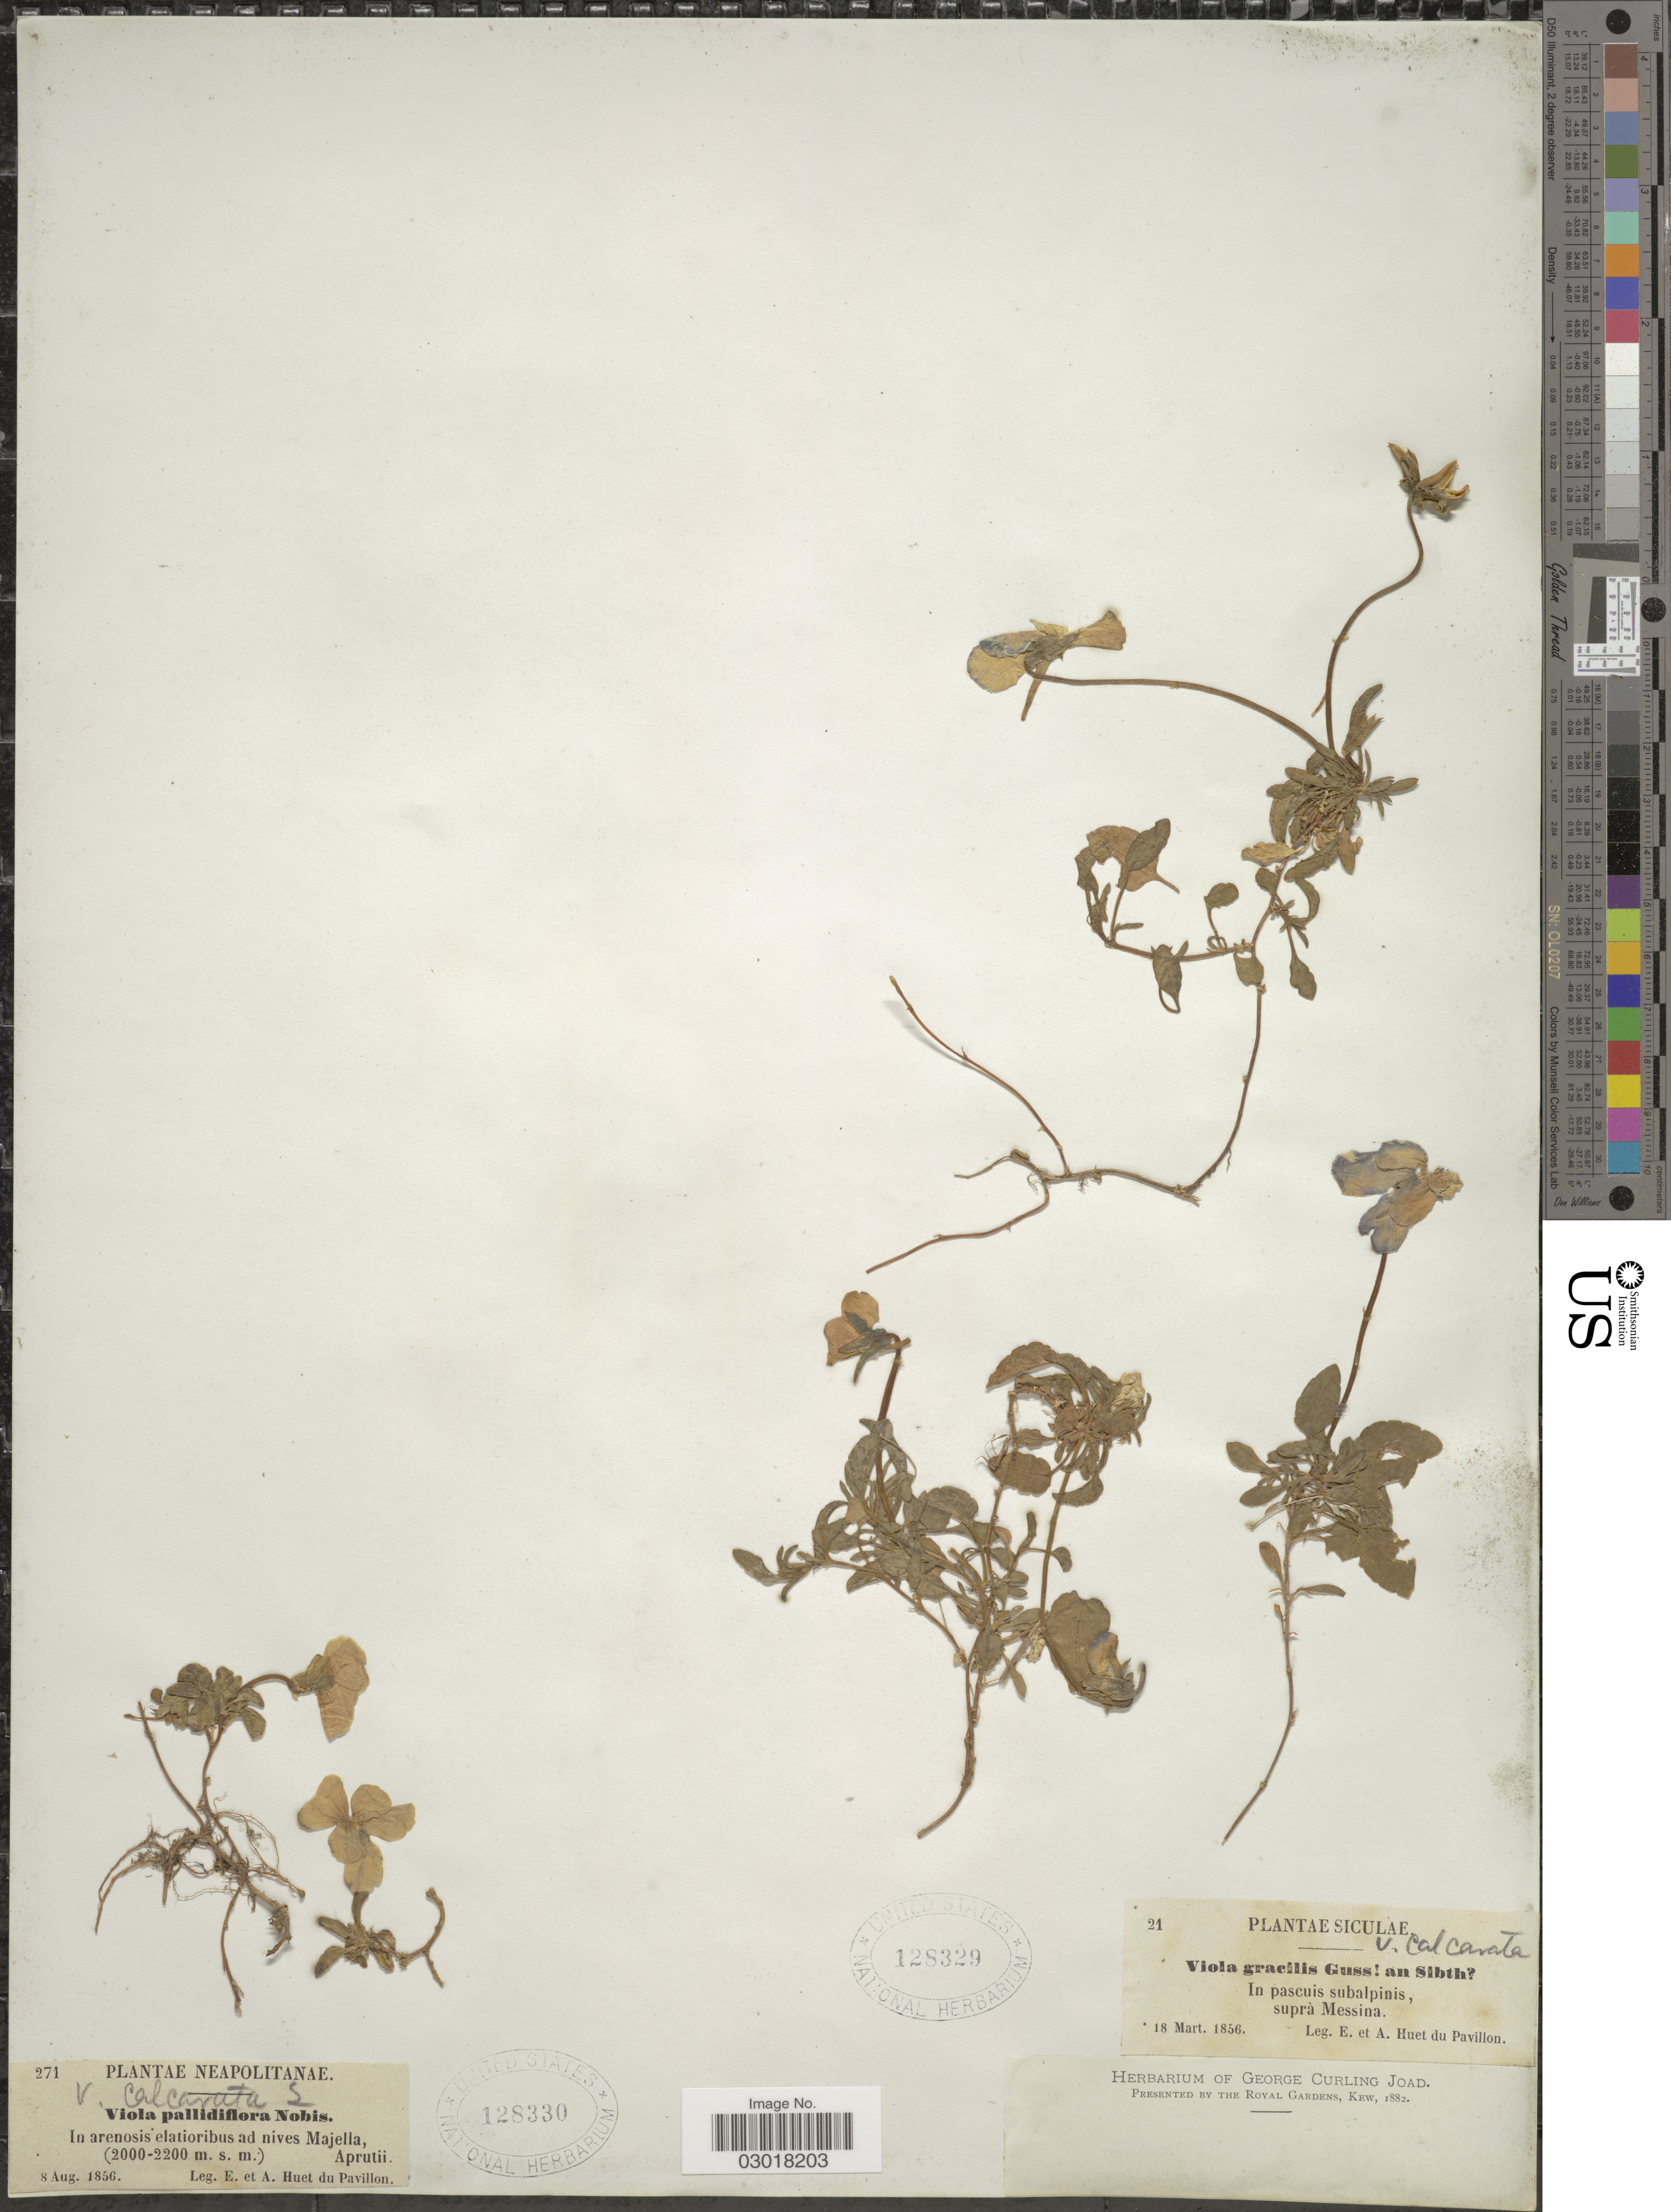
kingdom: Plantae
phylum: Tracheophyta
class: Magnoliopsida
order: Malpighiales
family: Violaceae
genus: Viola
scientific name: Viola calcarata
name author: L.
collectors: E. Huet du Pavillon & A. Huet du Pavillon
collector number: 271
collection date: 1856-08-08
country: Italy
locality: Neapolitanae. In arenosis elatioribus ad nives Majella, Apruttii.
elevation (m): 2000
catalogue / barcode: US 128330-2